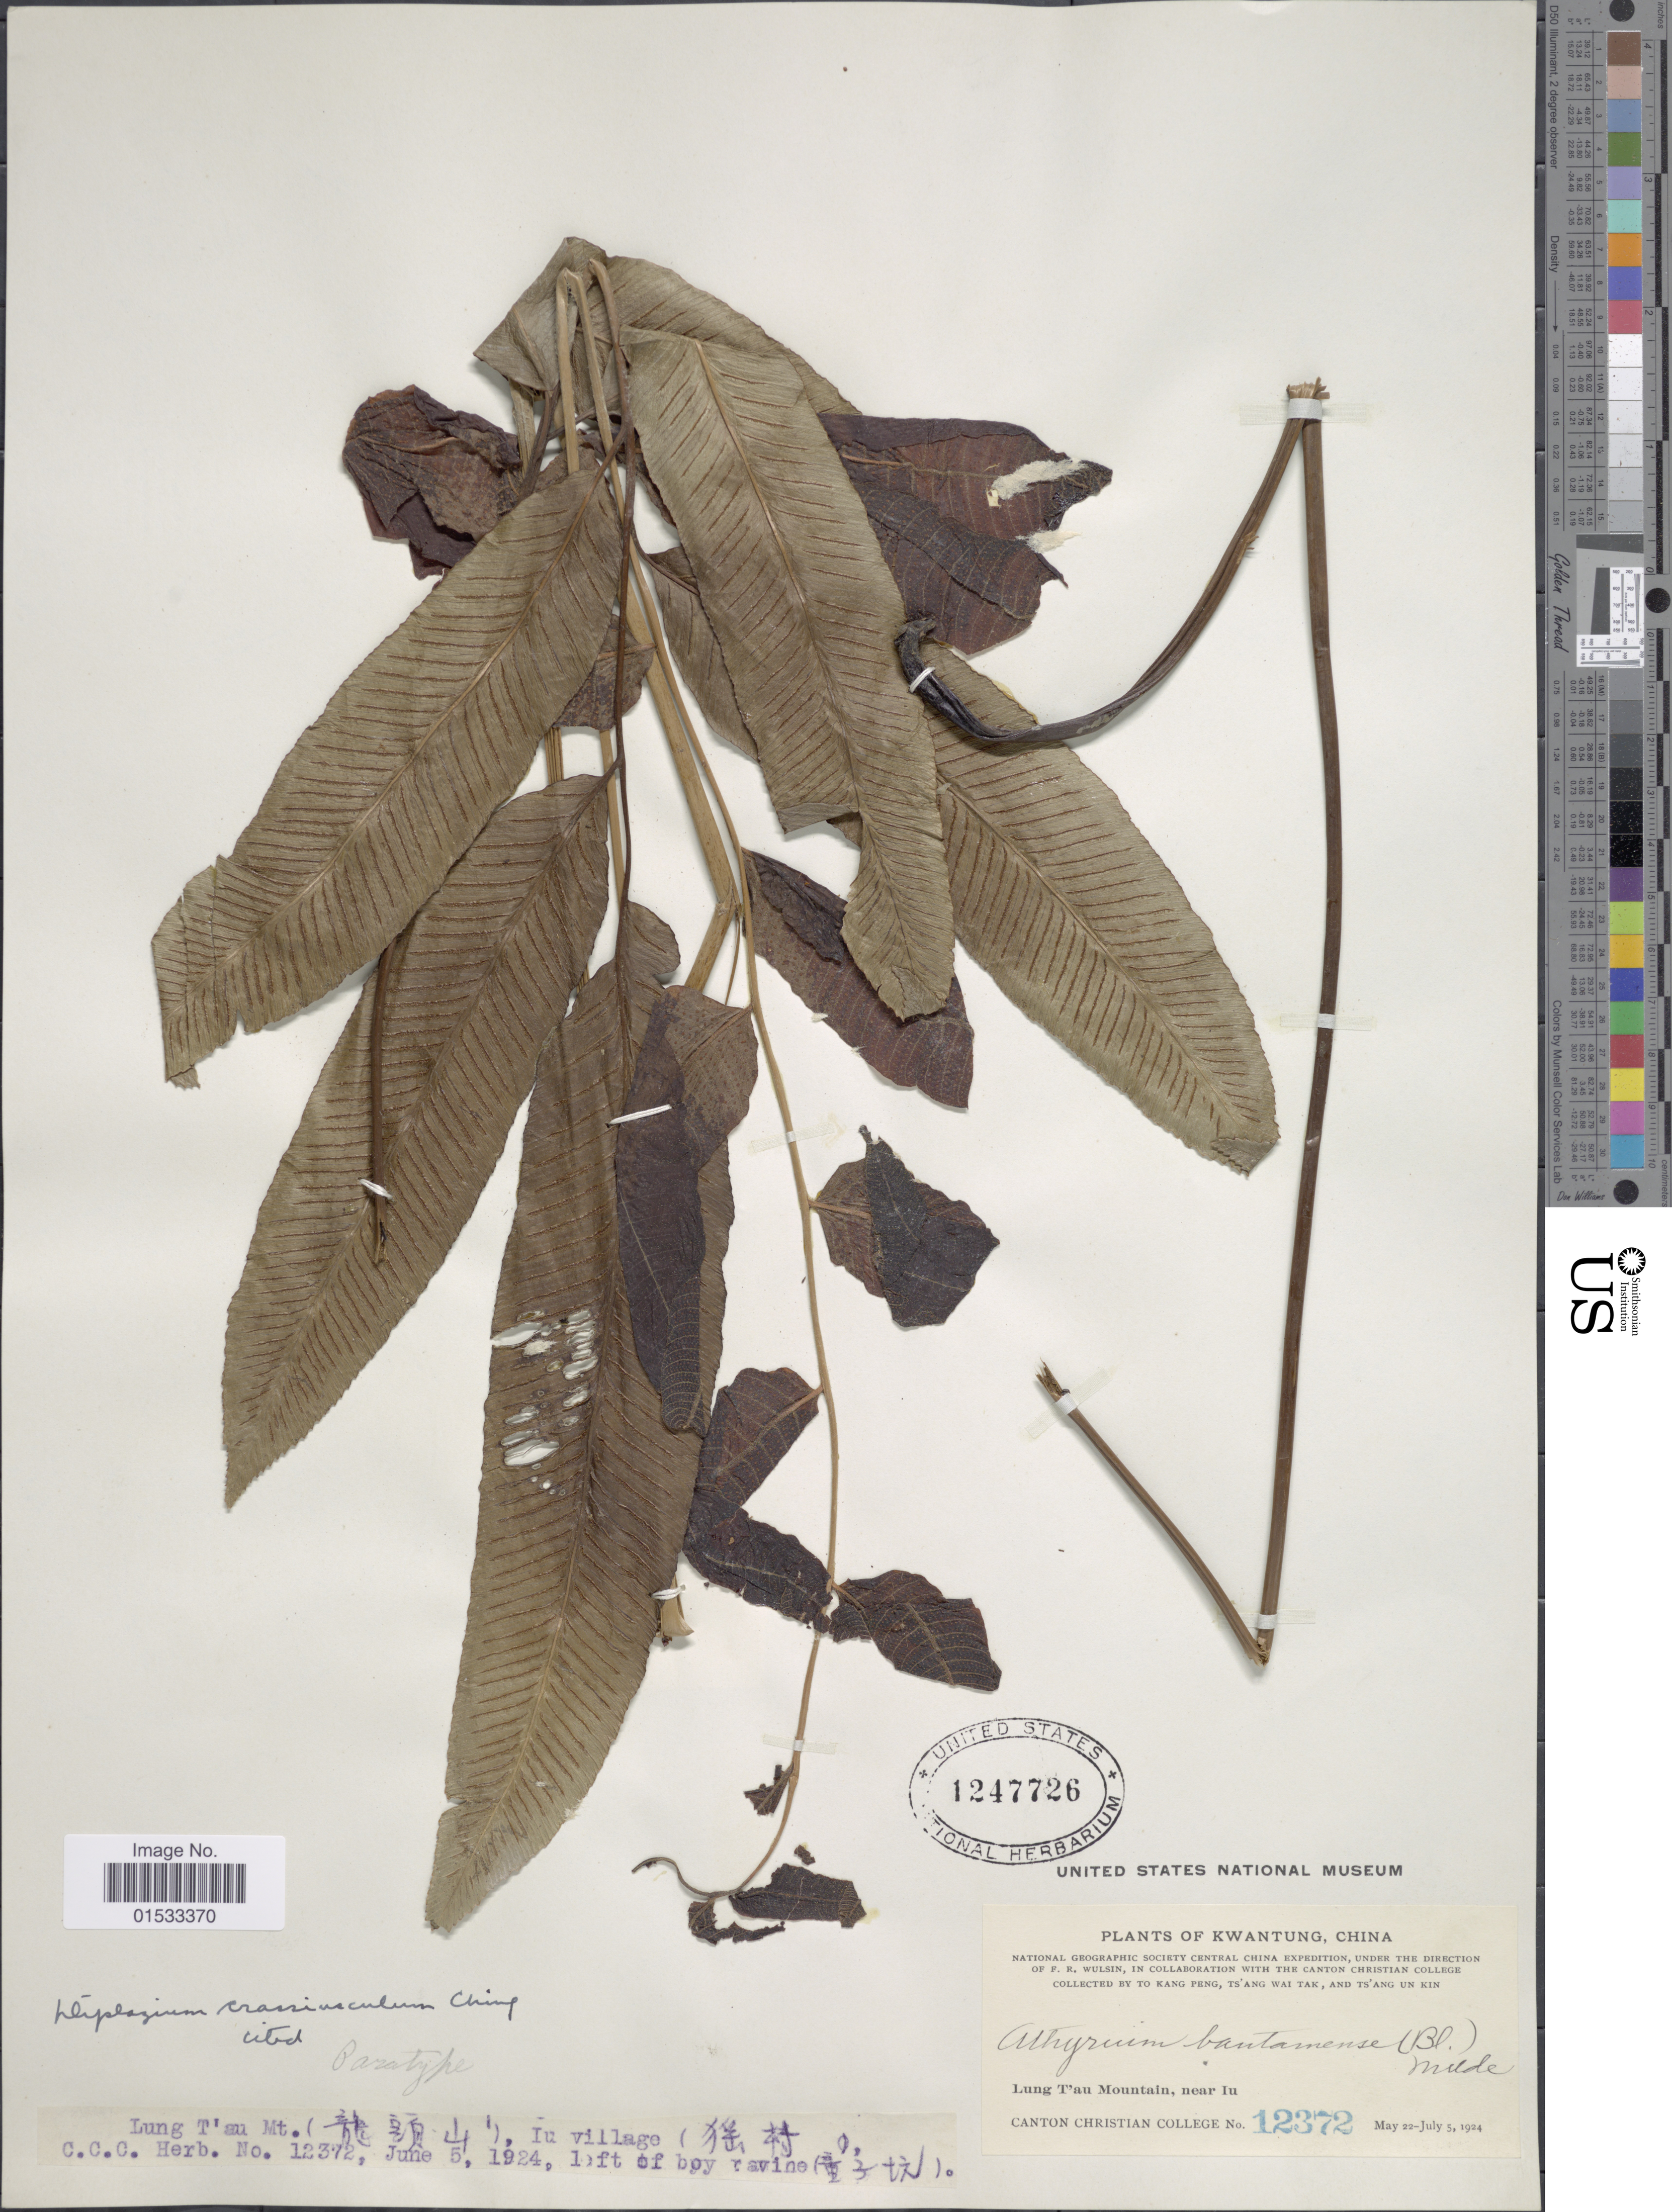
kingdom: Plantae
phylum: Tracheophyta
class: Polypodiopsida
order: Polypodiales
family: Athyriaceae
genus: Diplazium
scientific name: Diplazium crassiusculum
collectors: Canton Christian College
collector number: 12372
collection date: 1924-05-22/1924-07-05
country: China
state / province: Guangdong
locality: Kwantung, Lung T'au Mountain, near Iu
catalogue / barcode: US 1247726